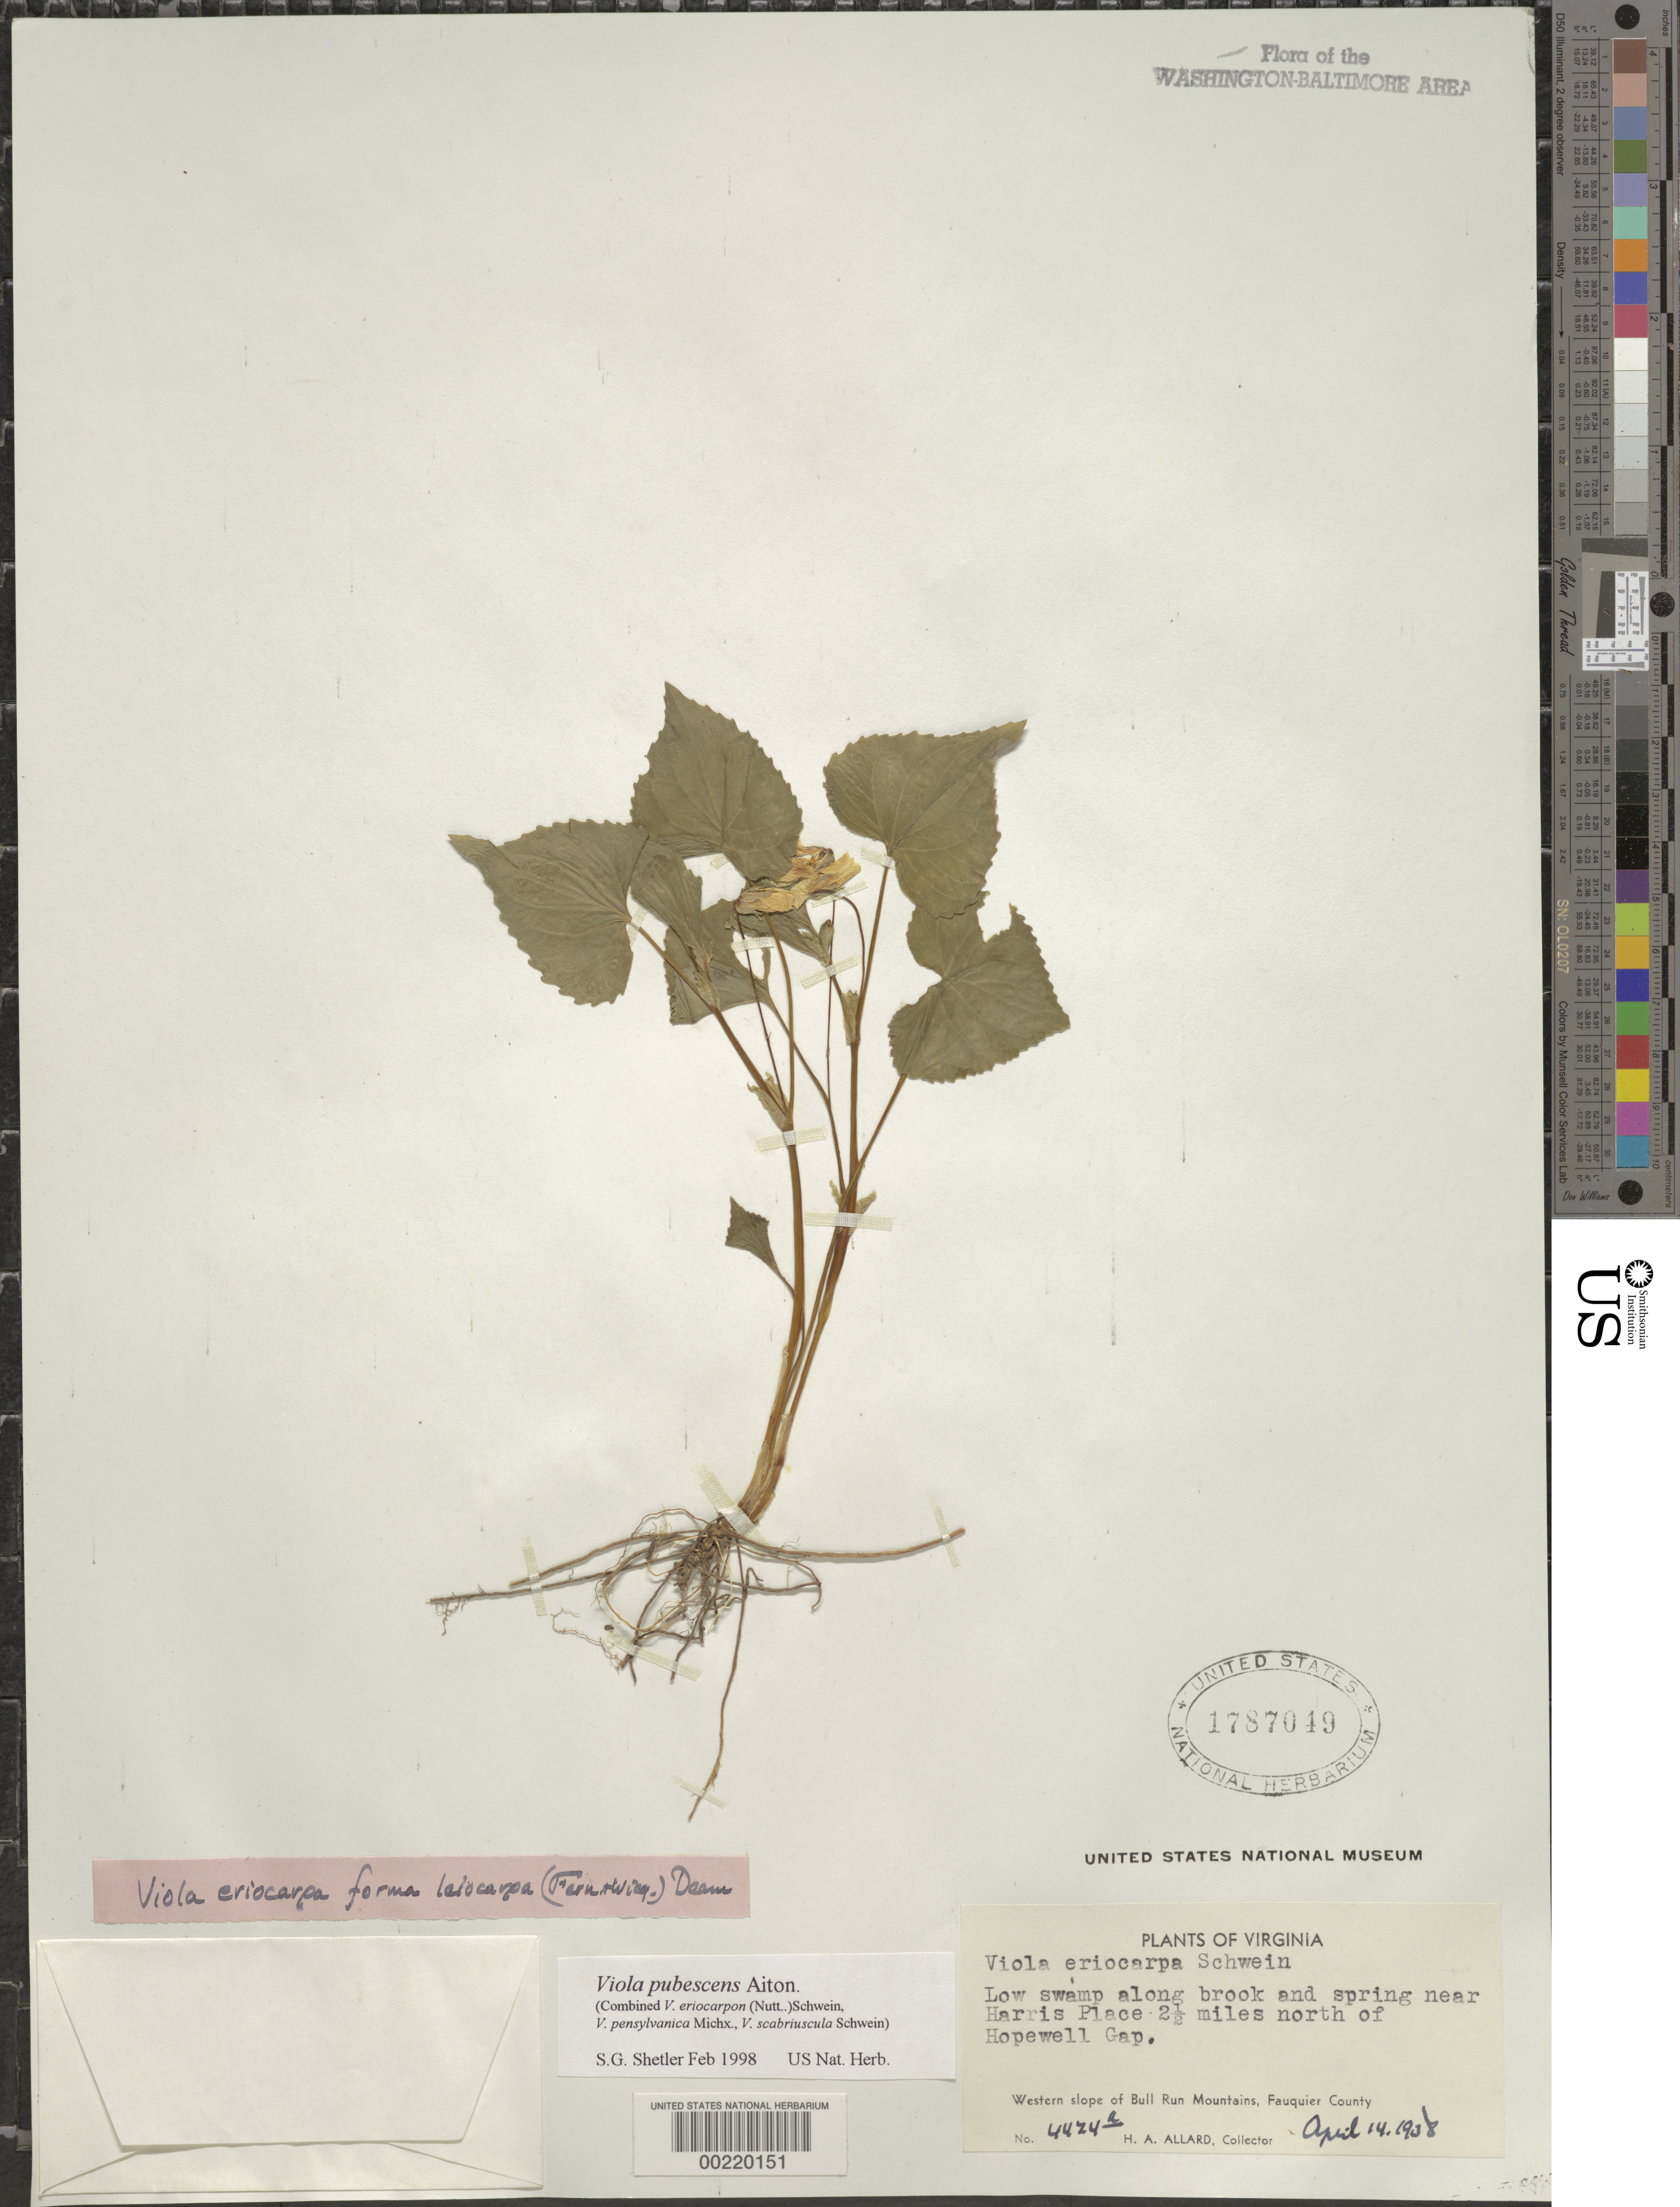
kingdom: Plantae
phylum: Tracheophyta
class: Magnoliopsida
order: Malpighiales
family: Violaceae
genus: Viola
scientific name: Viola pubescens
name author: Aiton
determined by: Shetler, Stanwyn G., (US), NMNH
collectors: H. A. Allard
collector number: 4424A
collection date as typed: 14 Apr 1938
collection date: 1938-04-14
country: United States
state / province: Virginia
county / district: Fauquier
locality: Harris Place, north of Hopewell Gap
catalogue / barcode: US 1787049